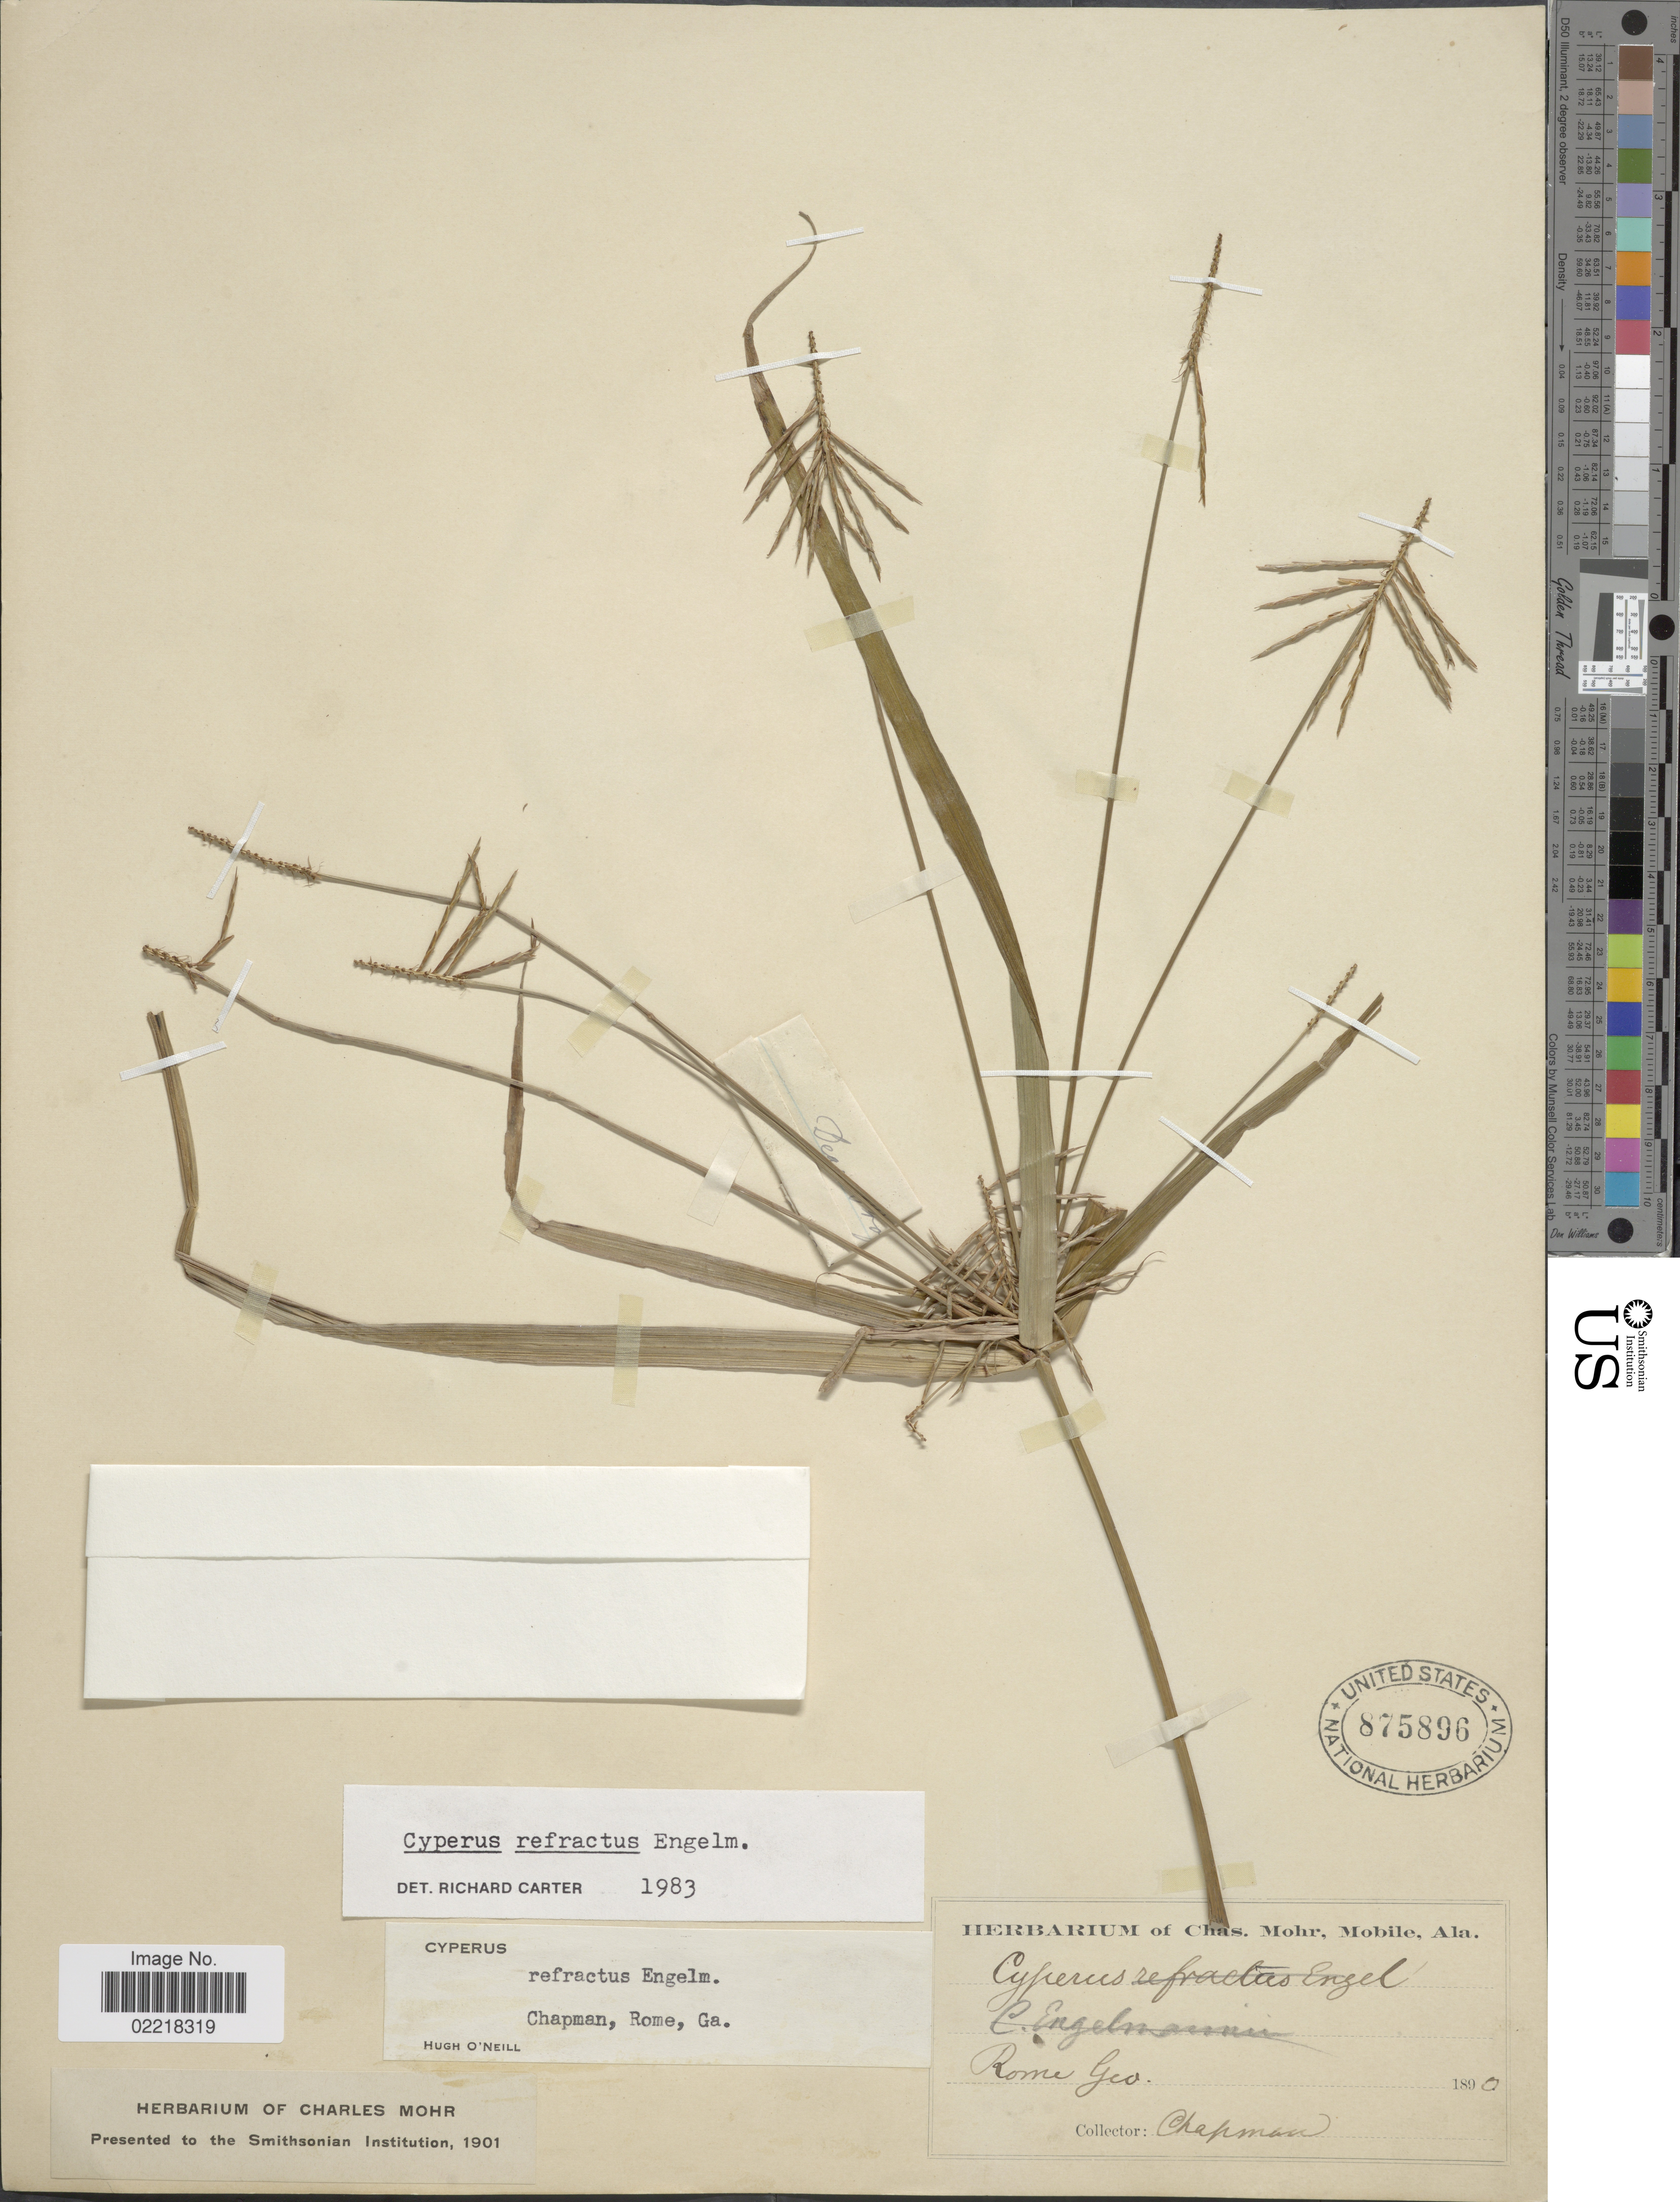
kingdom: Plantae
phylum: Tracheophyta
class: Liliopsida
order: Poales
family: Cyperaceae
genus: Cyperus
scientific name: Cyperus refractus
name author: Engelm. ex Boeckeler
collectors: A. Chapman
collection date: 1890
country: United States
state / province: Georgia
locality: Rome Geo.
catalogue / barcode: US 875896